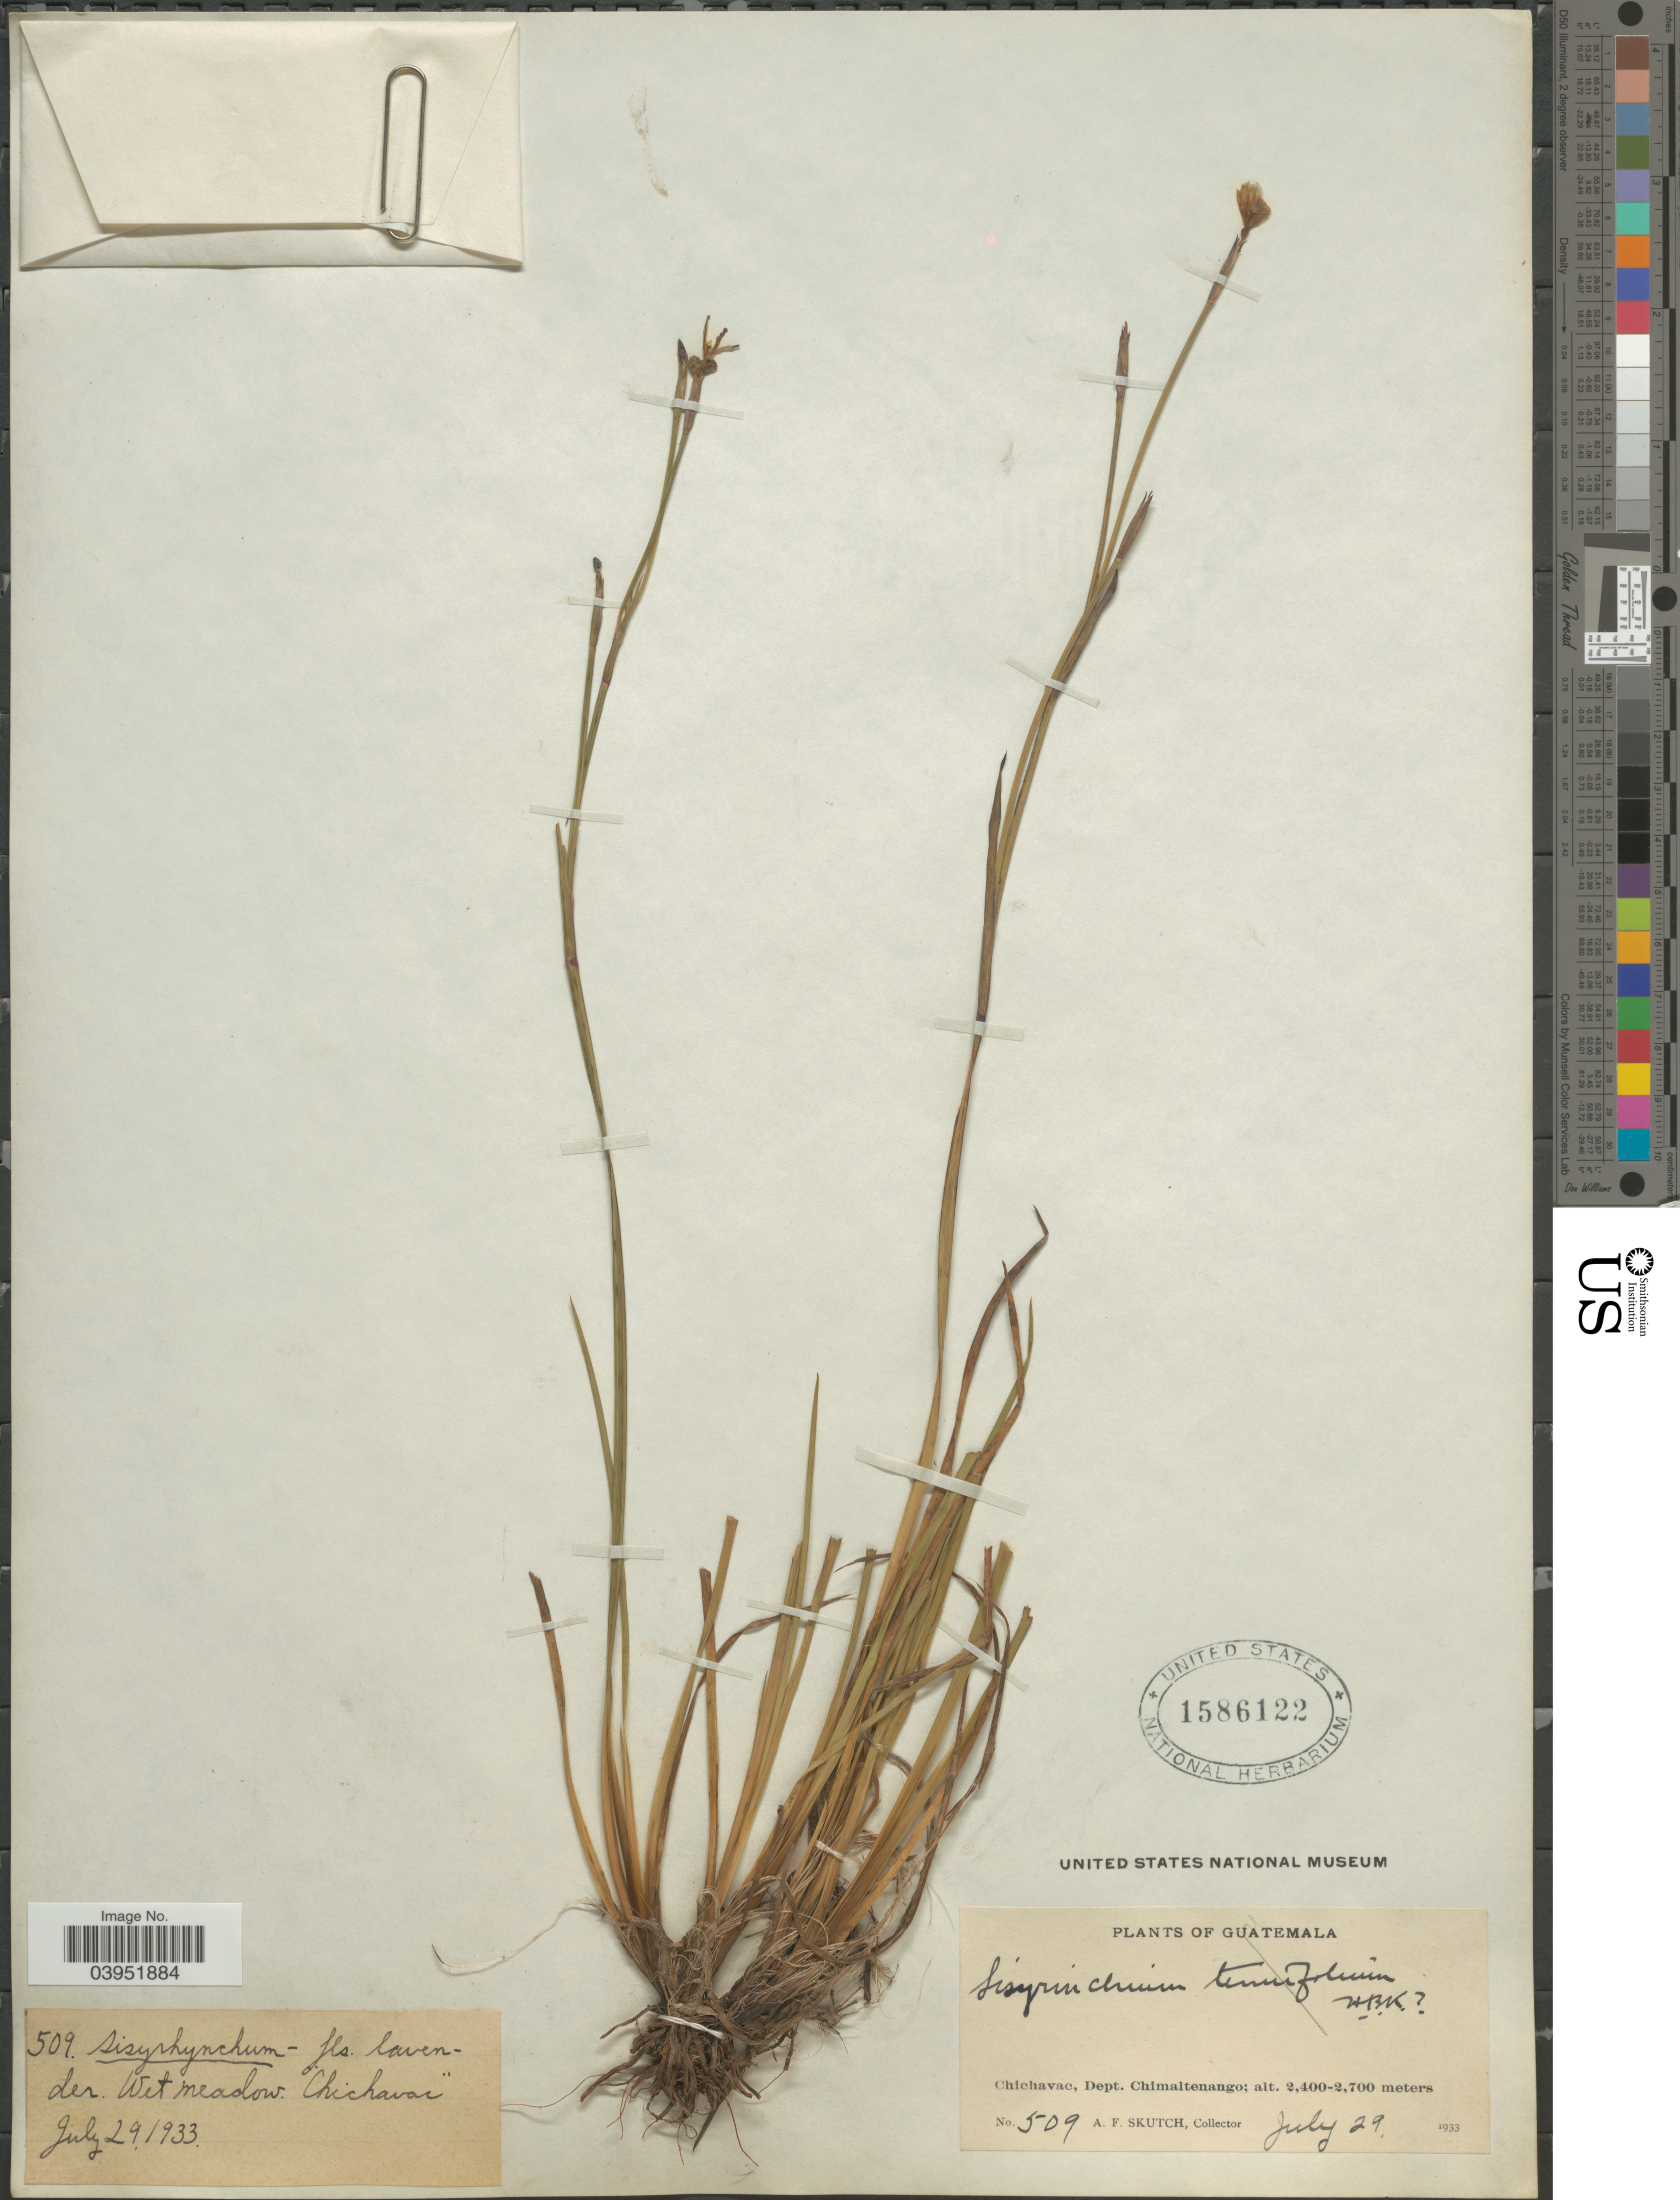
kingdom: Plantae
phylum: Tracheophyta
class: Liliopsida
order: Asparagales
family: Iridaceae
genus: Sisyrinchium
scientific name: Sisyrinchium sp.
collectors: A. F. Skutch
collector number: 509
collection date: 1933-07-29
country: Guatemala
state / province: Chimaltenango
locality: Chichavac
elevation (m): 2400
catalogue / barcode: US 1586122